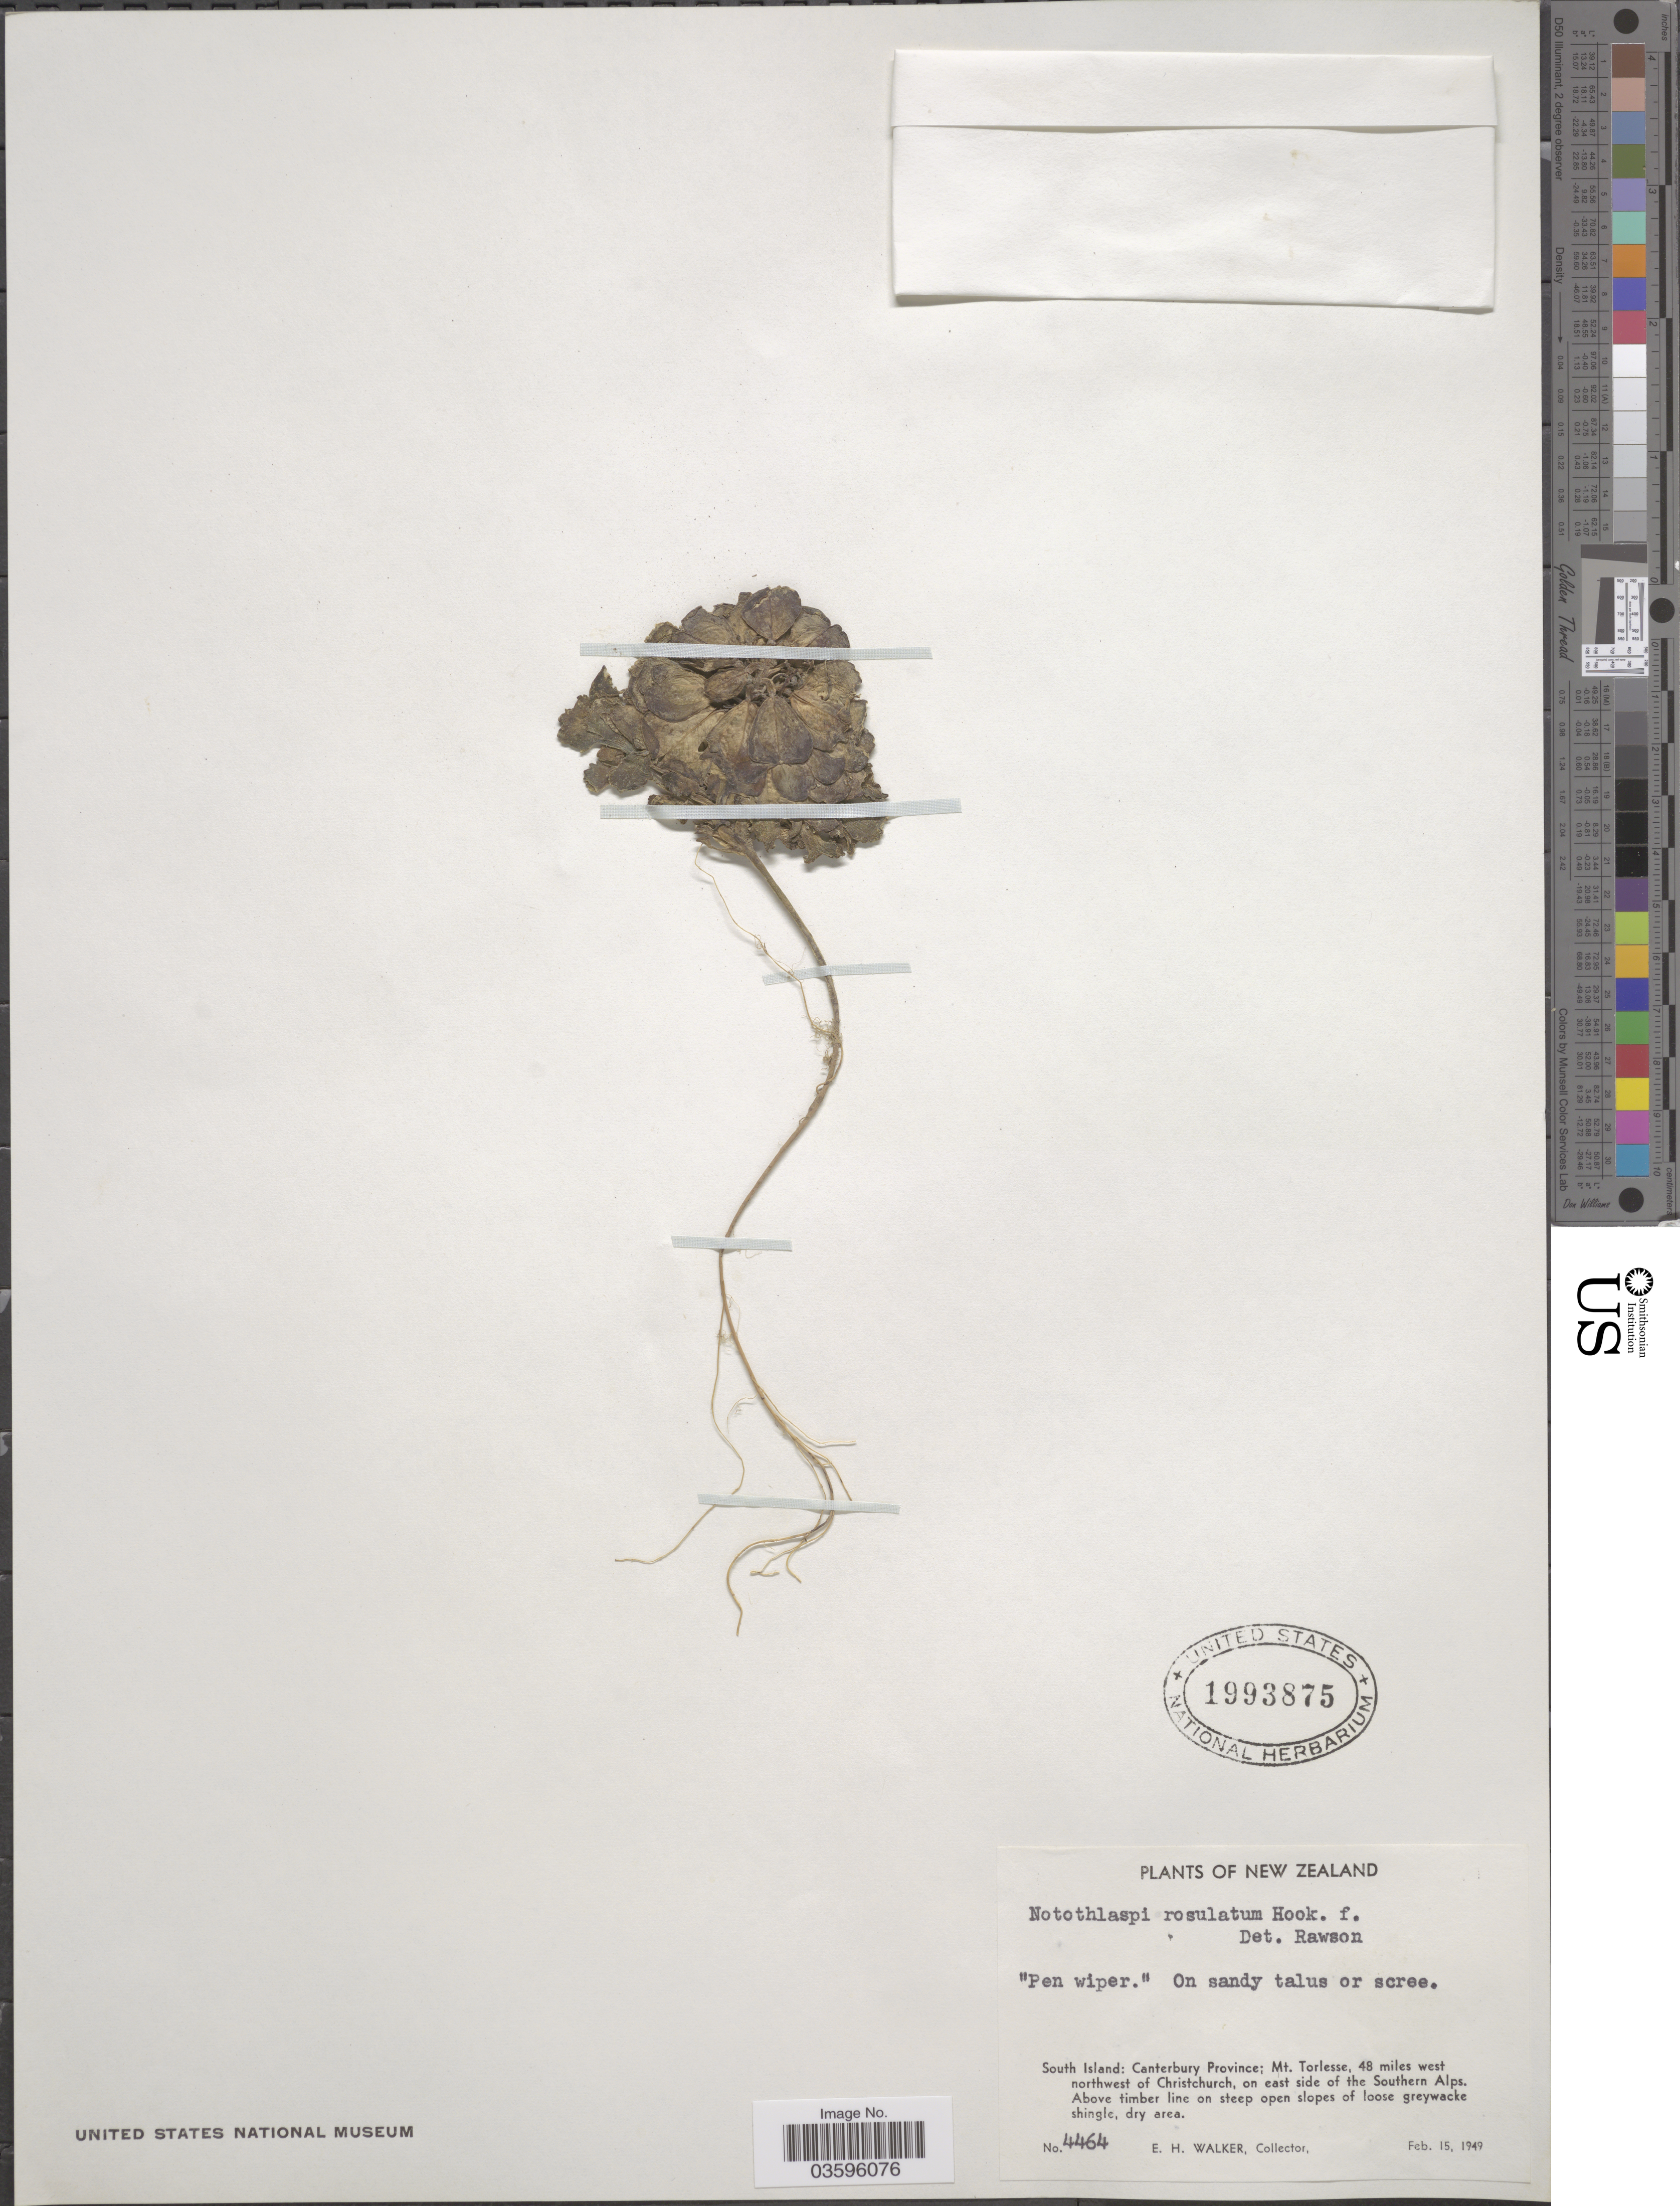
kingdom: Plantae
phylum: Tracheophyta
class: Magnoliopsida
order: Brassicales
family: Brassicaceae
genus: Notothlaspi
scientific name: Notothlaspi australe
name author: Hook. f.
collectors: E. H. Walker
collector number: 4464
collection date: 1949-02-15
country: New Zealand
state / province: Canterbury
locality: South Island: Canterbury Province; Mt. Torlesse, 48 miles west northwest of Christchurch, on east side of the Southern Alps. Above timber line on steep open slopes of loose greywacke shingle, dry area.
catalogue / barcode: US 1993875